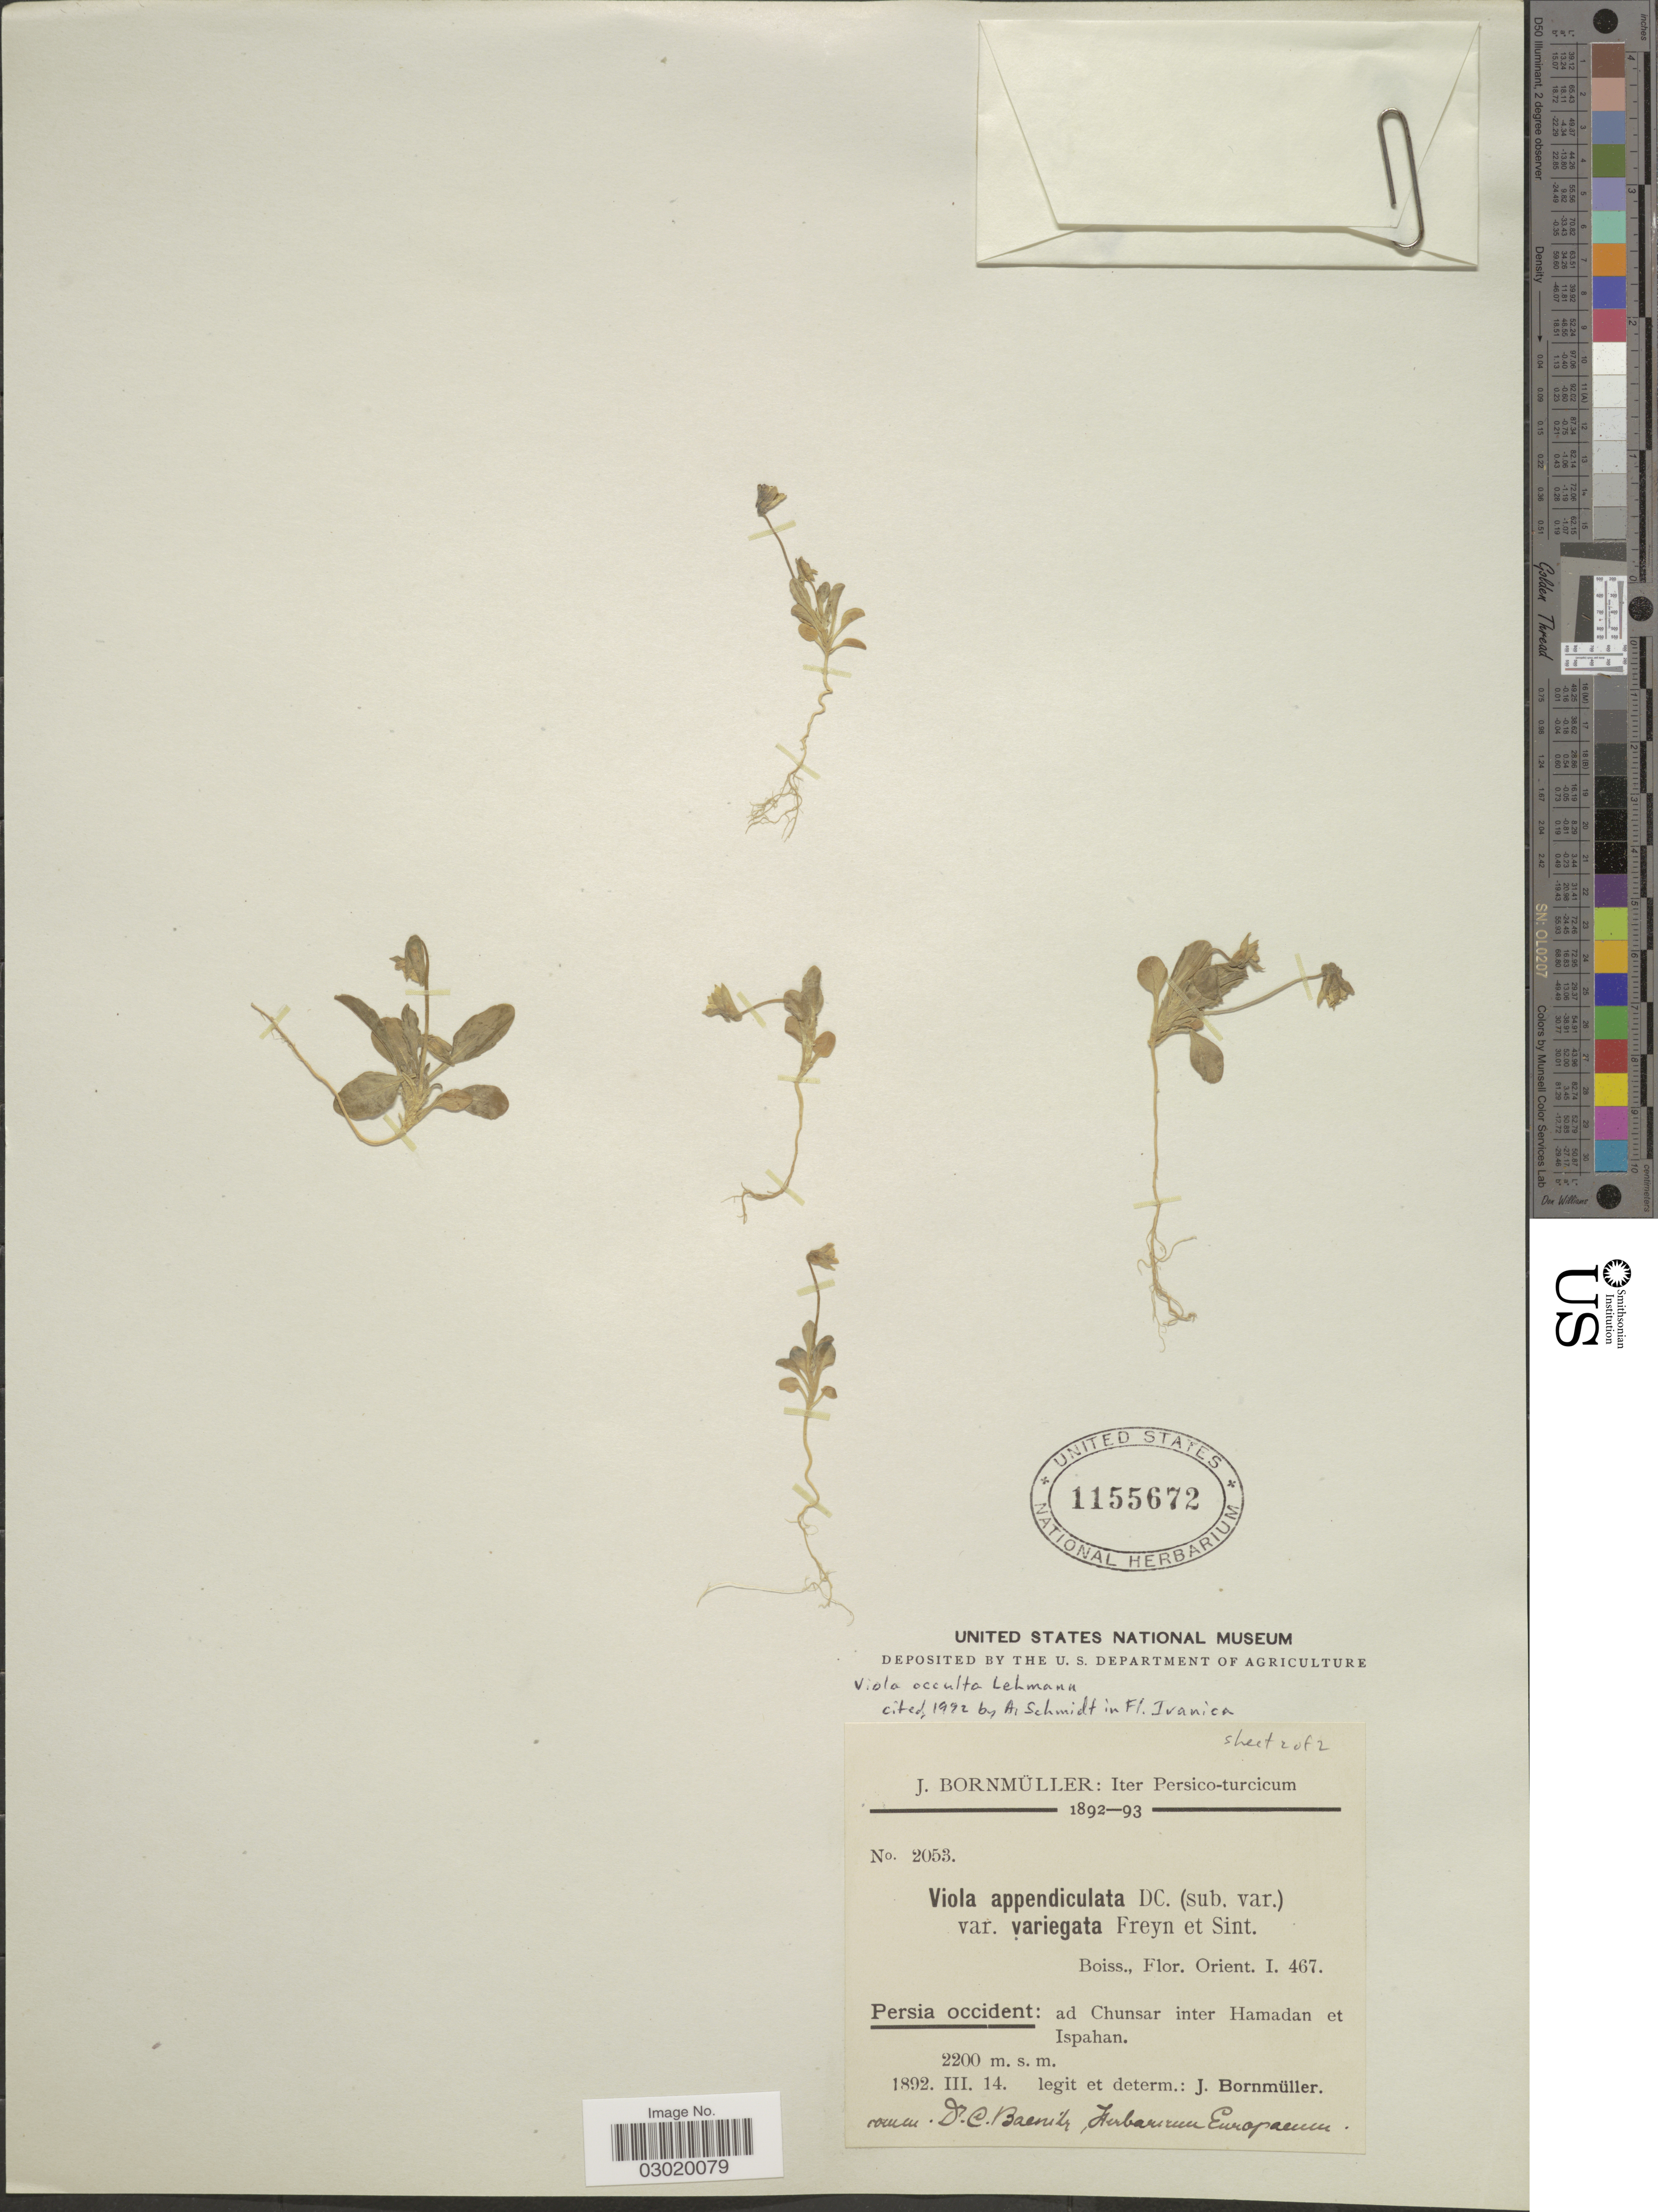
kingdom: Plantae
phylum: Tracheophyta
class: Magnoliopsida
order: Malpighiales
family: Violaceae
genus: Viola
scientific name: Viola occulta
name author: Lehm.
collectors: J. Bornmüller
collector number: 2053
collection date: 1892-03-14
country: Iran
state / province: Hamadan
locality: Persia occident: ad Chunsar inter Hamadan et Ispahan.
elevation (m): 2200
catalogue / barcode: US 1155672